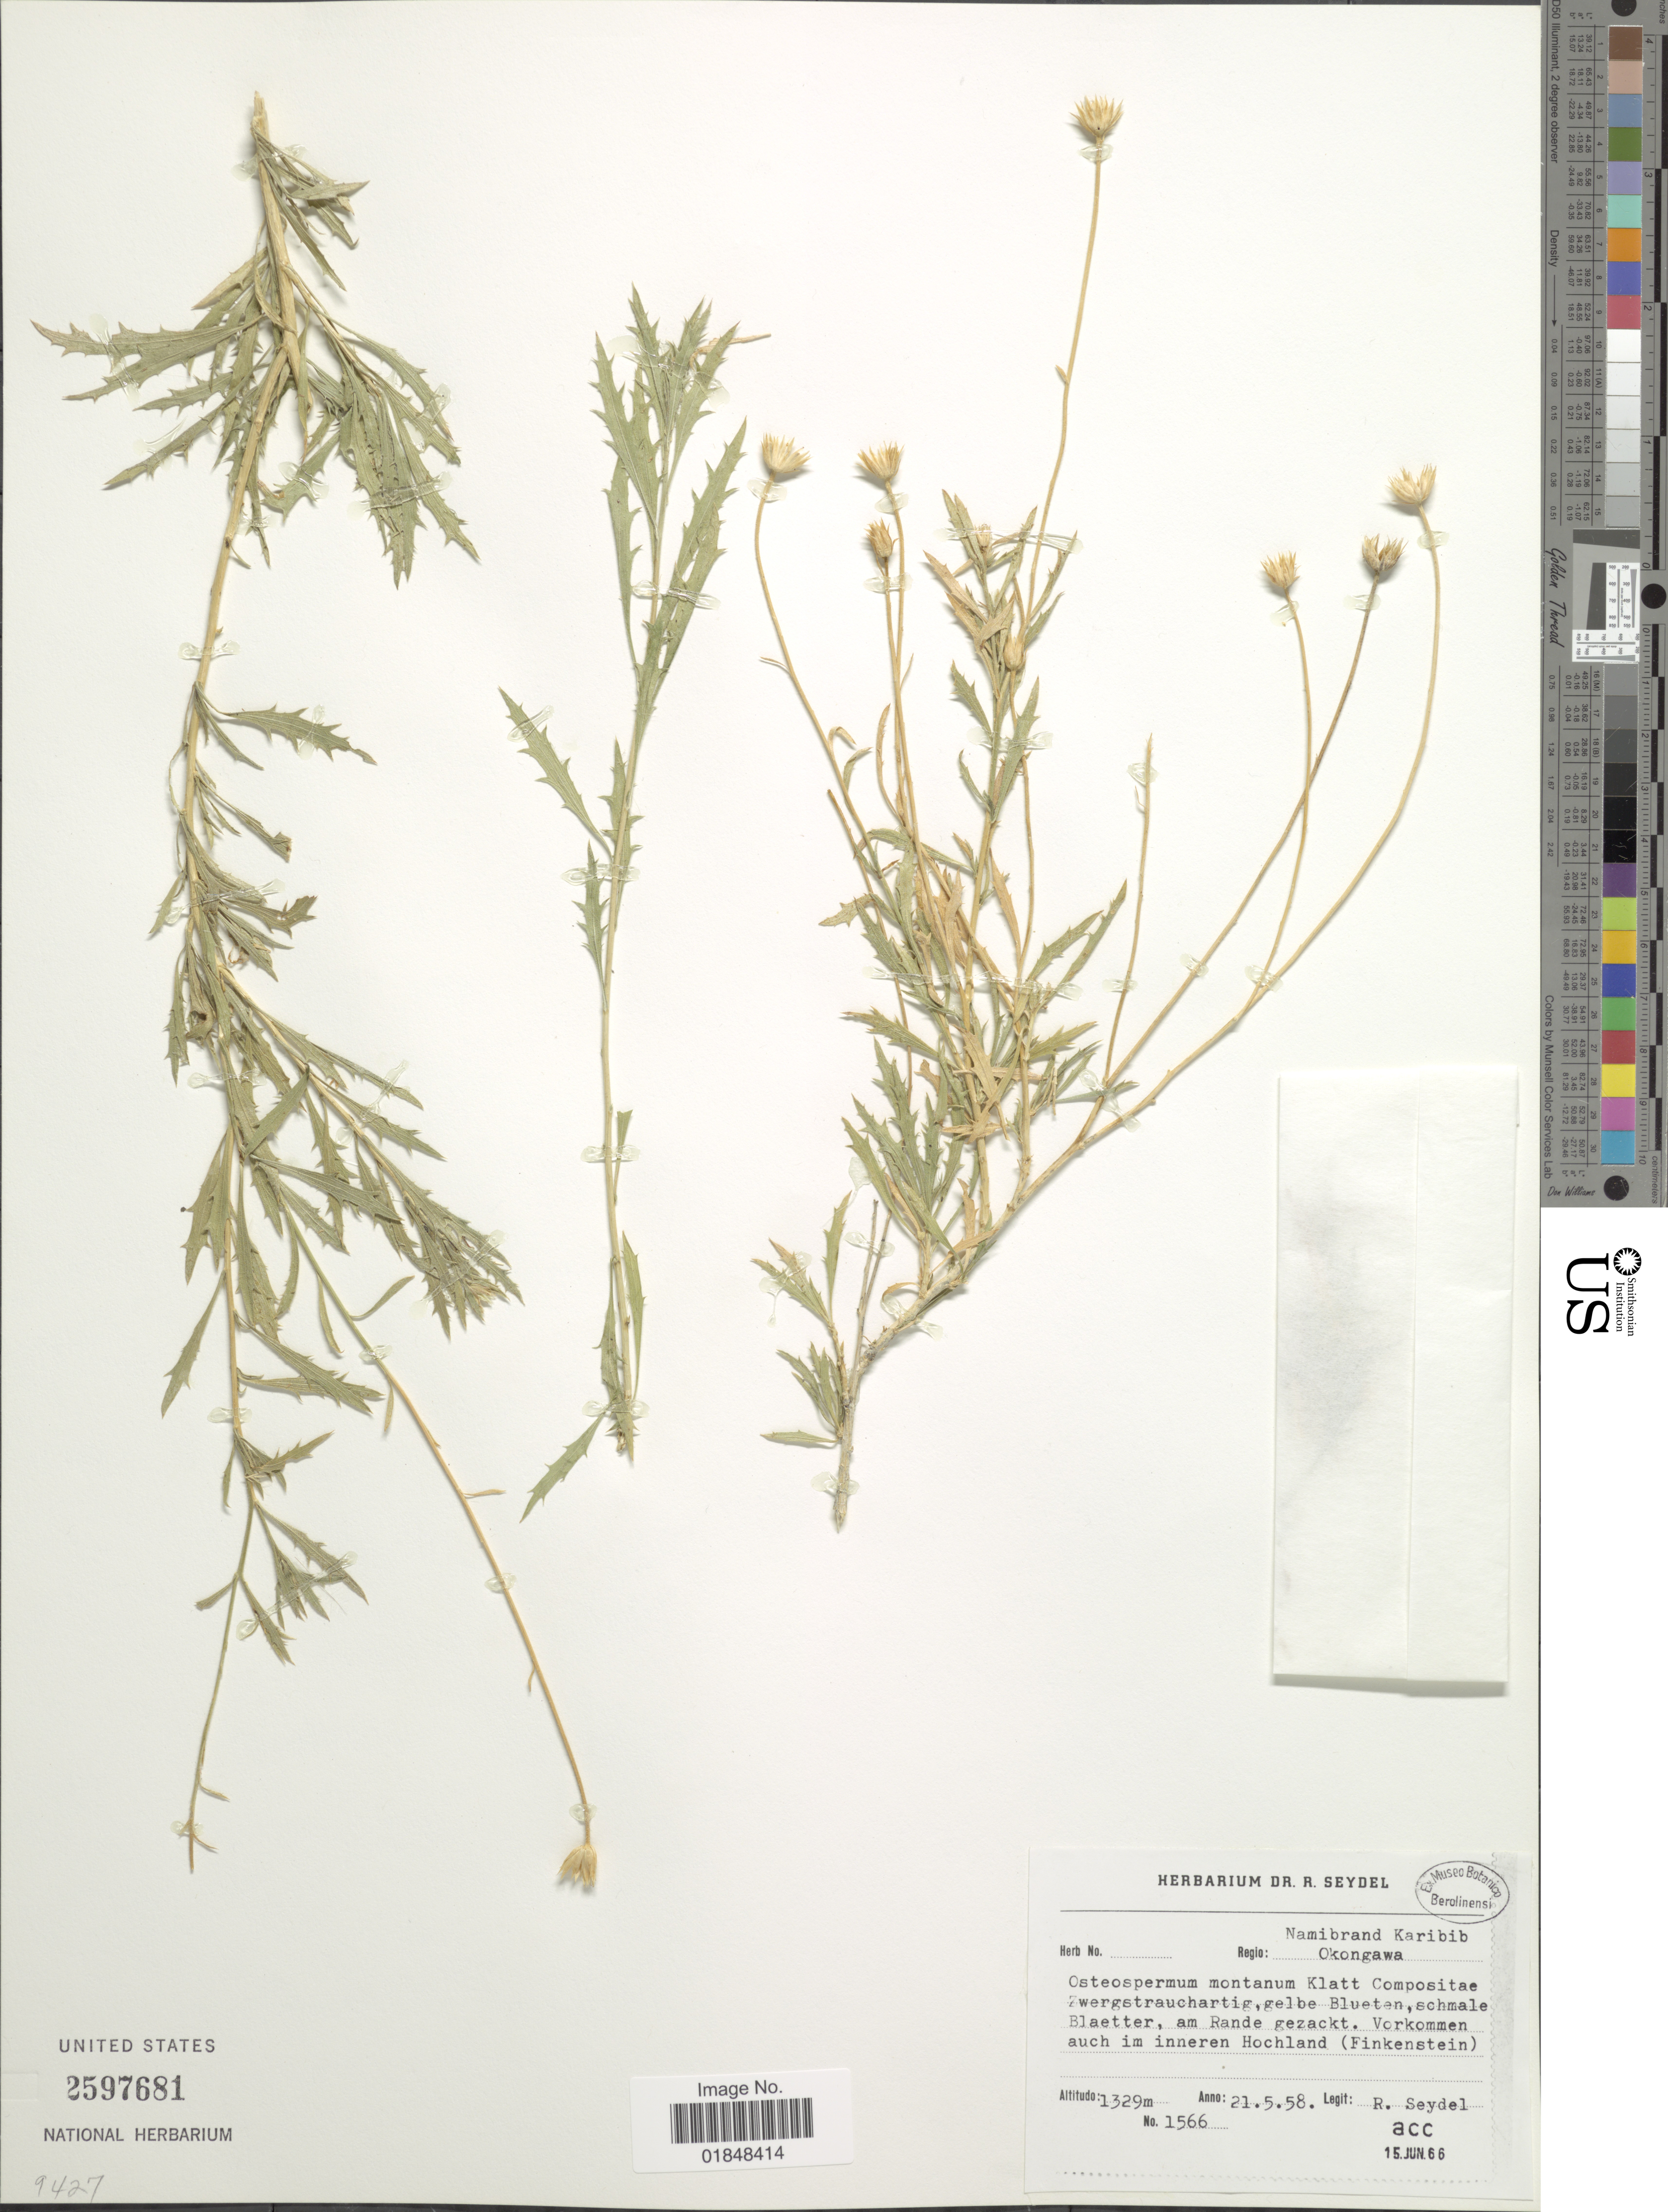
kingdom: Plantae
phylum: Tracheophyta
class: Magnoliopsida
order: Asterales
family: Asteraceae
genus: Osteospermum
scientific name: Osteospermum montanum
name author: Klatt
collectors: R. Seydel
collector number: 1566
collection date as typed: Transcribed d/m/y: 21/5/58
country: Namibia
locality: Regio Namibrand Karibib. Okongawa. Vorkommen auch im inneren Hochland (Finkenstein)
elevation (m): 1329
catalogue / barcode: US 2597681